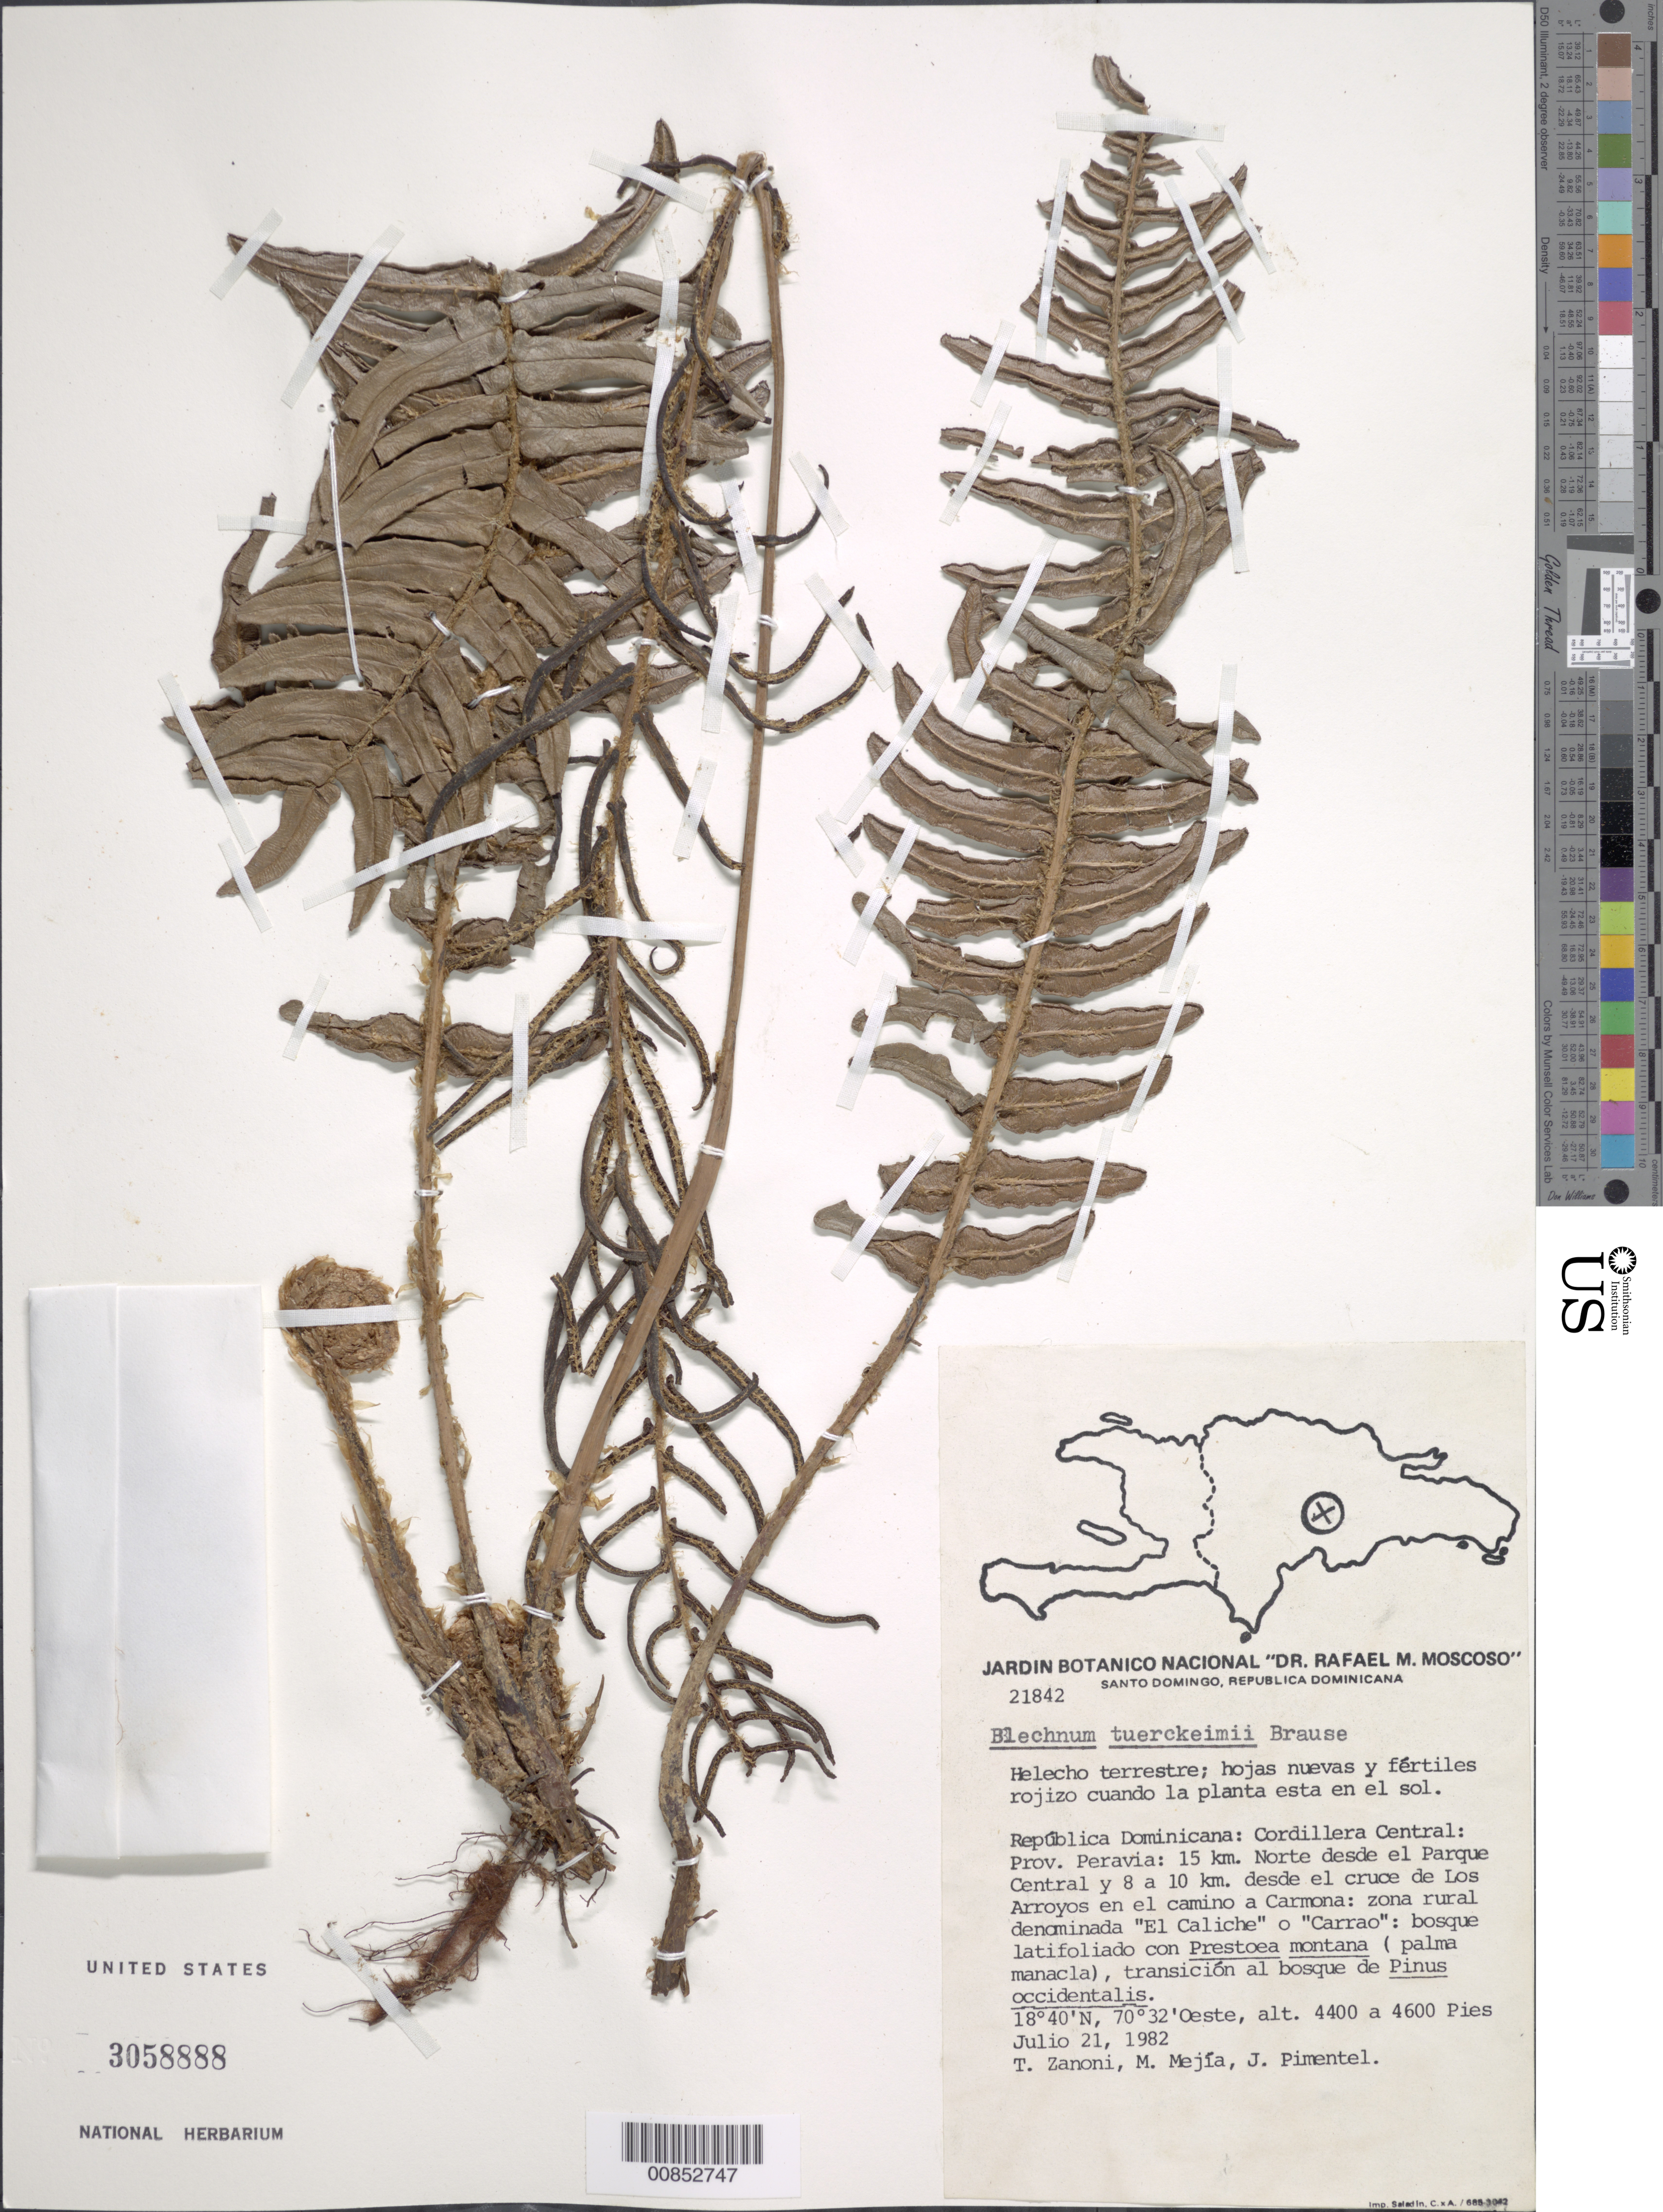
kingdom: Plantae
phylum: Tracheophyta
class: Polypodiopsida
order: Polypodiales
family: Blechnaceae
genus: Blechnum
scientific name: Blechnum tuerckheimii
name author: Brause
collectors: T. A. Zanoni, M. Mejia & J. Pimentel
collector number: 21842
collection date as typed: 21 Jul 1982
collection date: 1982-07-21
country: Dominican Republic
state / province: Peravia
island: Hispaniola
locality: Parque Central, 15 km N y 8-10 km desde el cruce de Los Arroyos en el camino a Carmona, zona "El Caliche" o "Carrao"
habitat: Bosque latifoliado con Prestoea montana, transición al bosque de Pinus occidentalis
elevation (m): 1353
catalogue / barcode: US 3058888